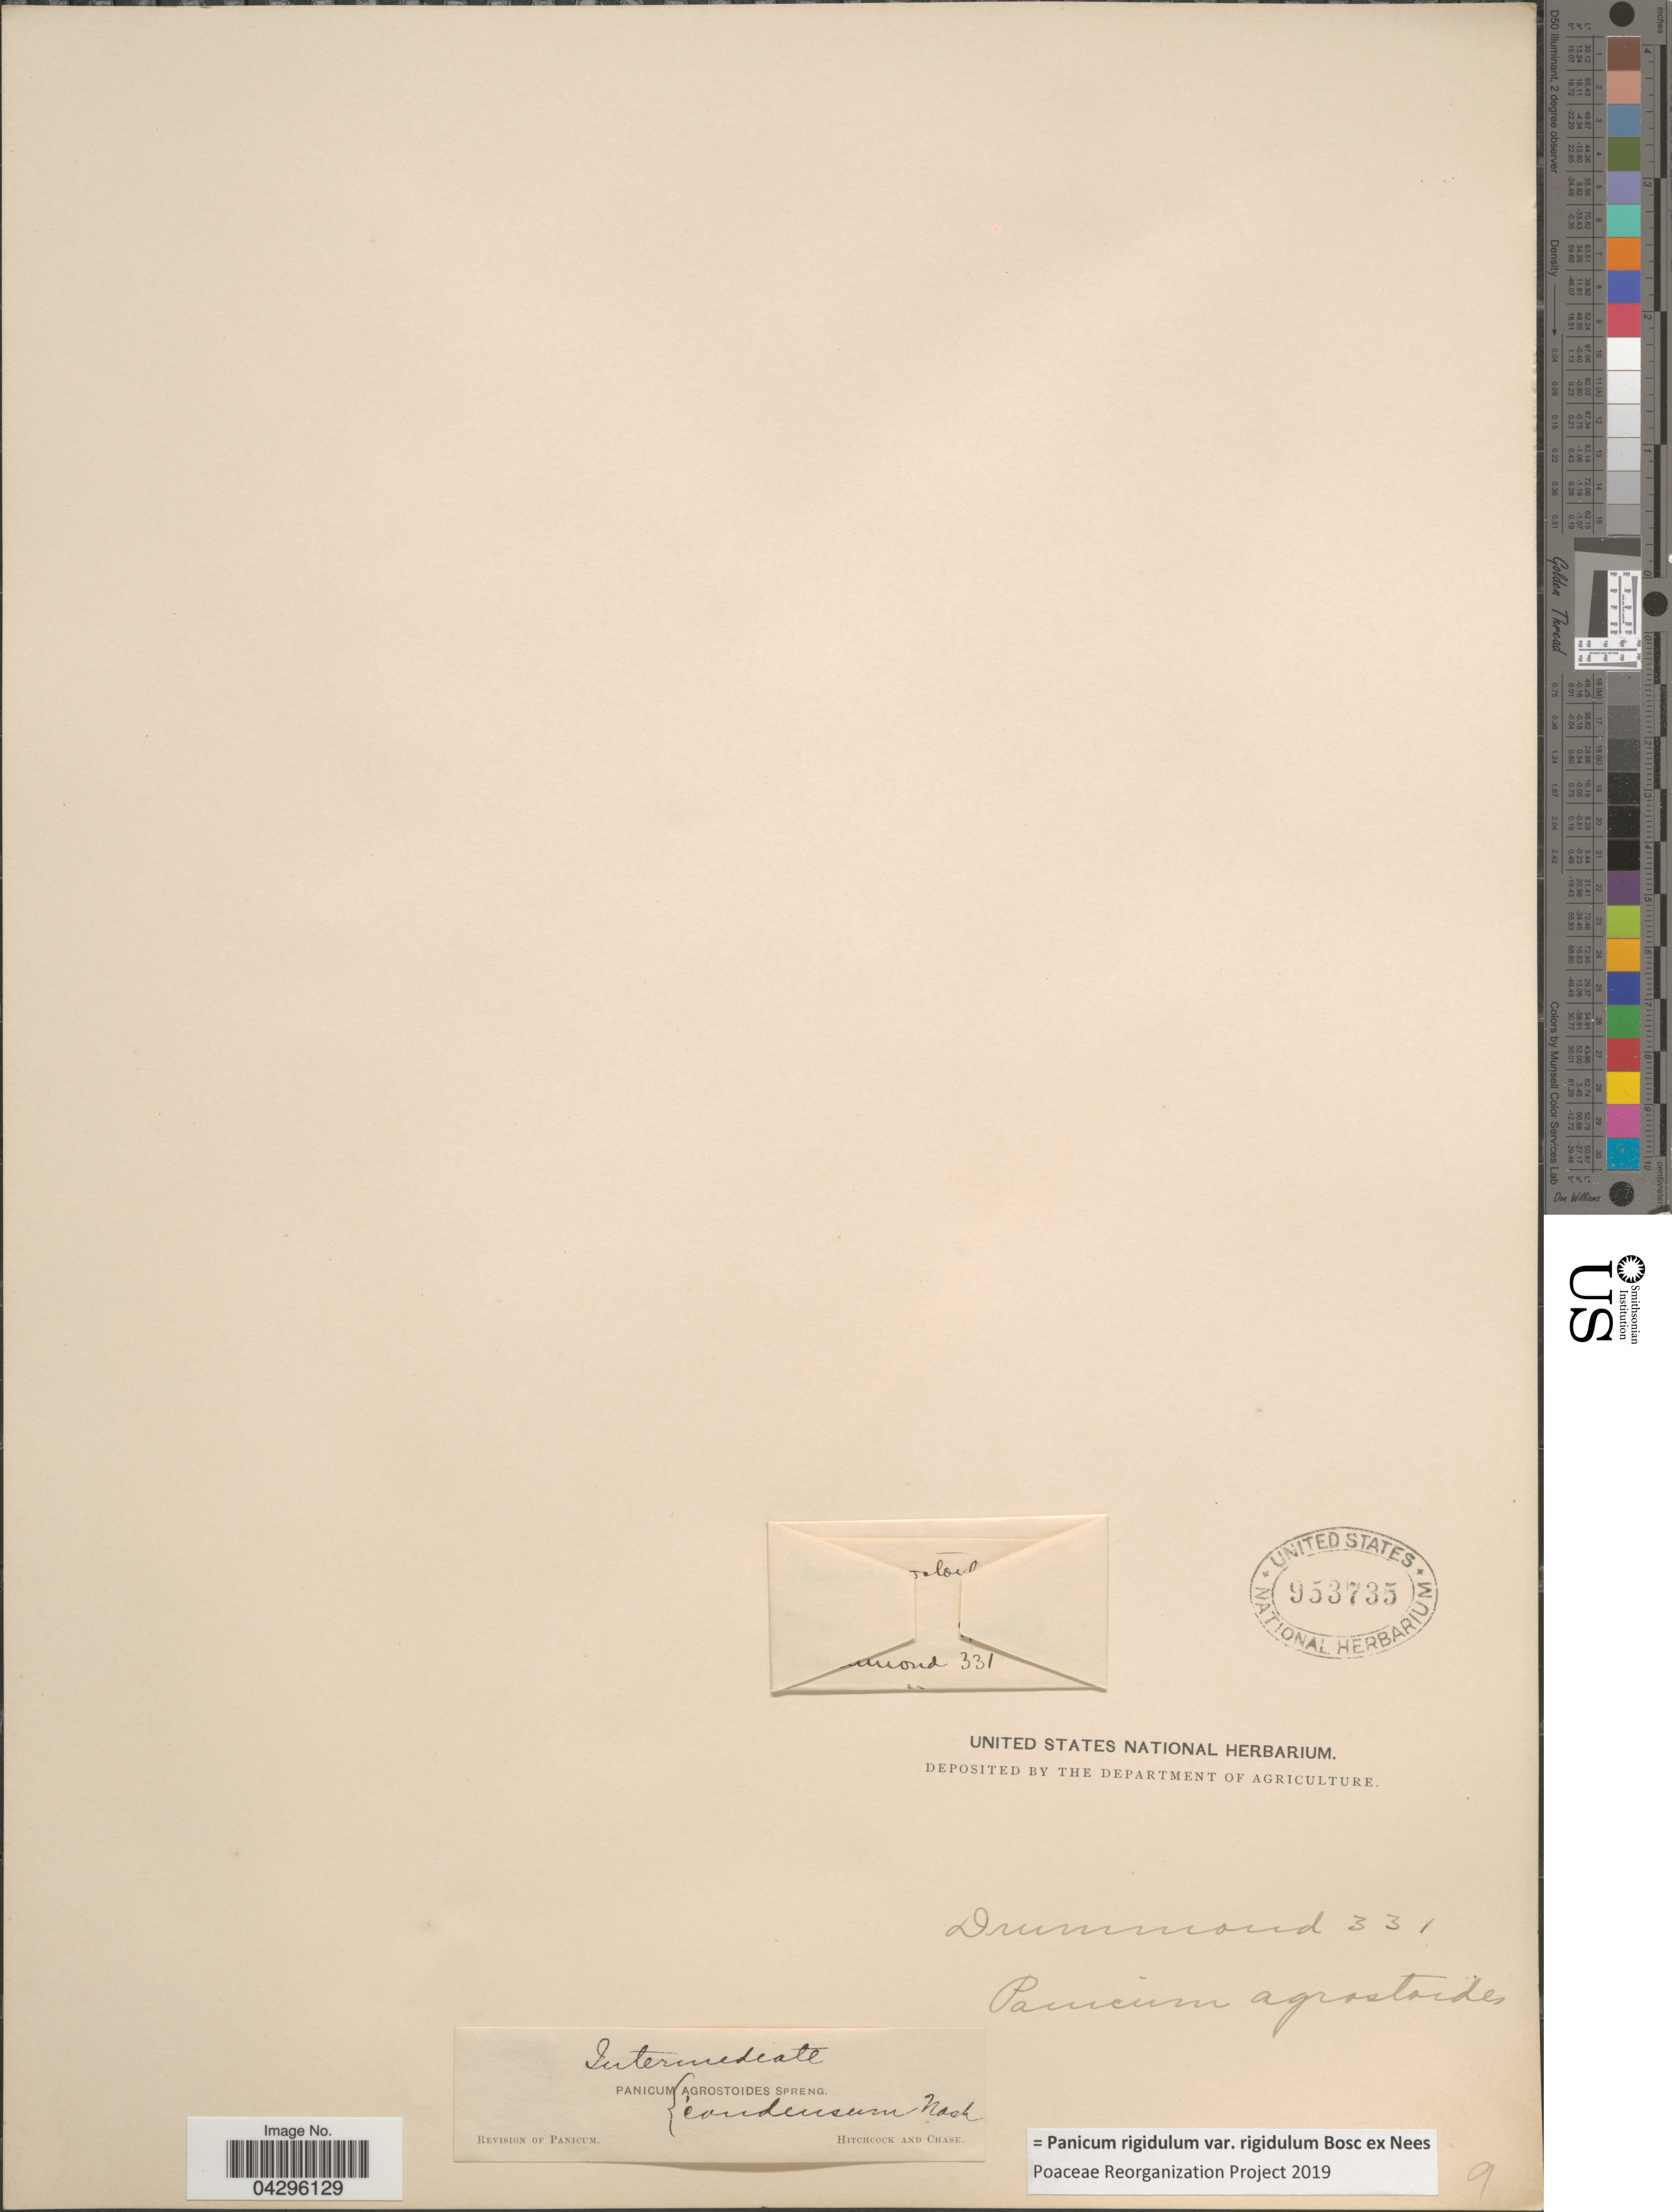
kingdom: Plantae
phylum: Tracheophyta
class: Liliopsida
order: Poales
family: Poaceae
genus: Panicum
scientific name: Panicum rigidulum var. rigidulum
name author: Bosc ex Nees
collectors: -. Drummond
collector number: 331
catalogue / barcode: US 953735